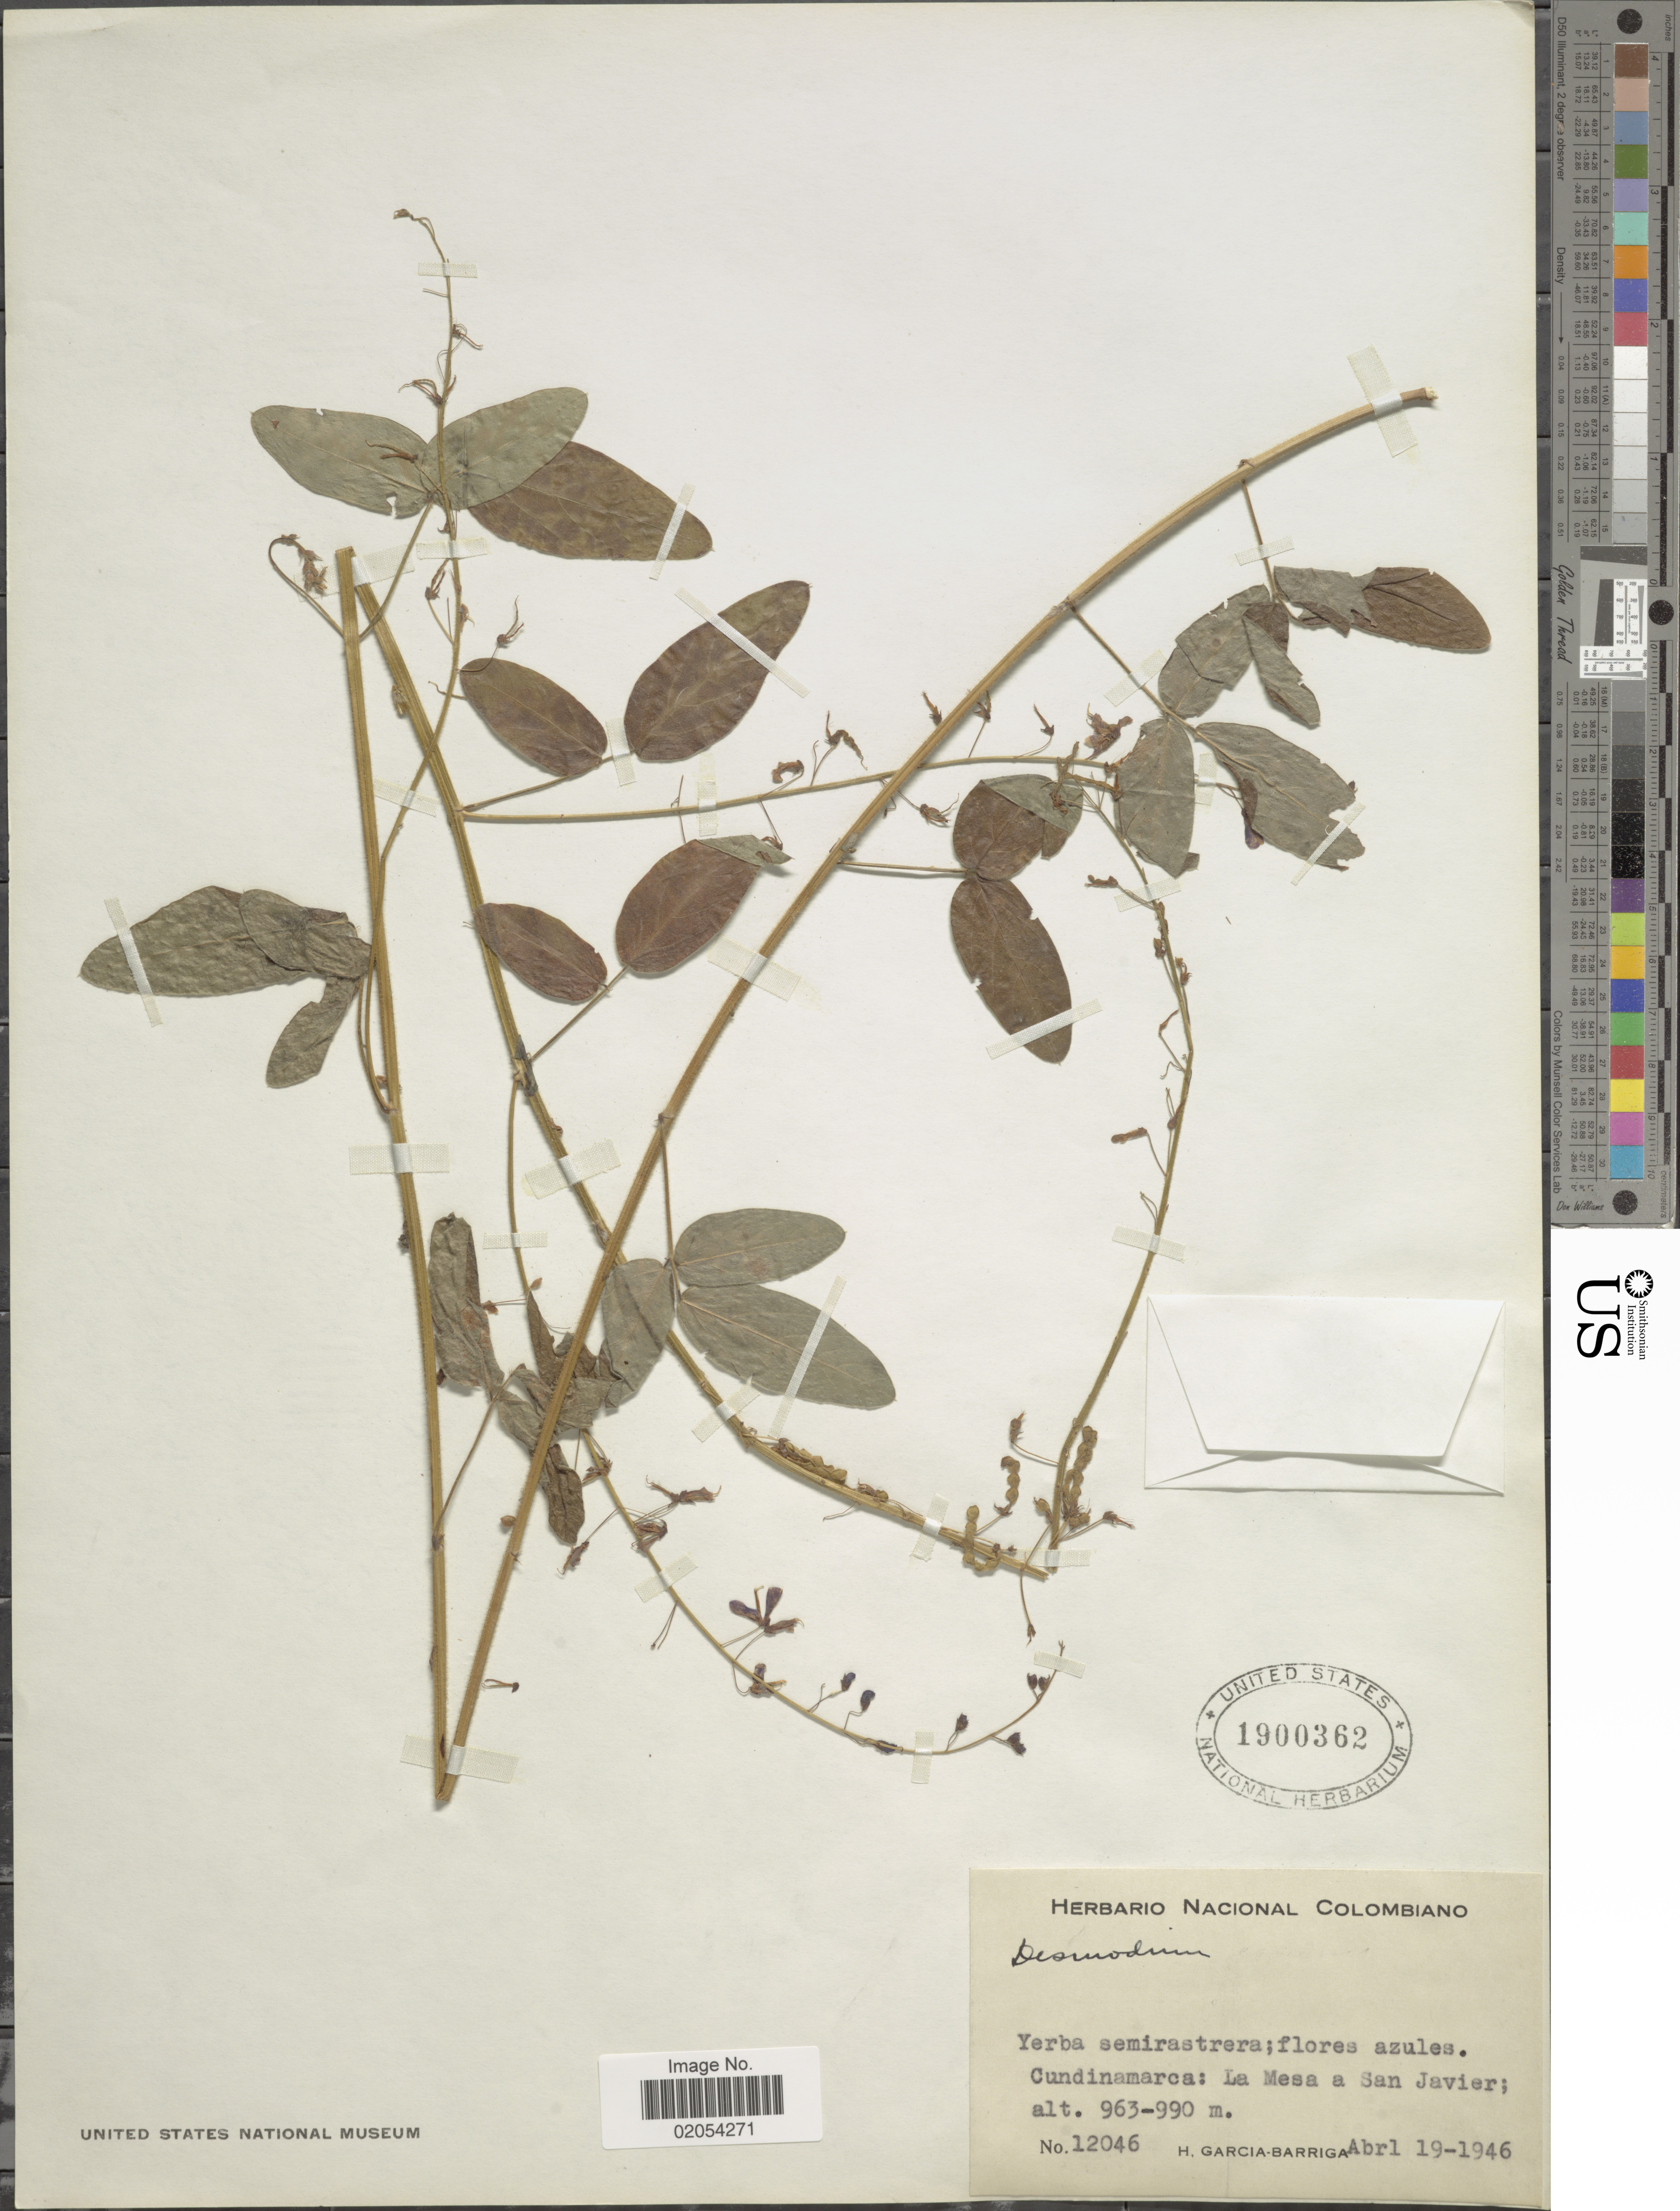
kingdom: Plantae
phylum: Tracheophyta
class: Magnoliopsida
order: Fabales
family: Fabaceae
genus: Desmodium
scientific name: Desmodium sp.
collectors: H. García Barriga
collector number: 12046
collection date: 1946-04-19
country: Colombia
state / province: Cundinamarca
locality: Cundinamarca: La Mesa a San Javier.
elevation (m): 963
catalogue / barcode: US 1900362